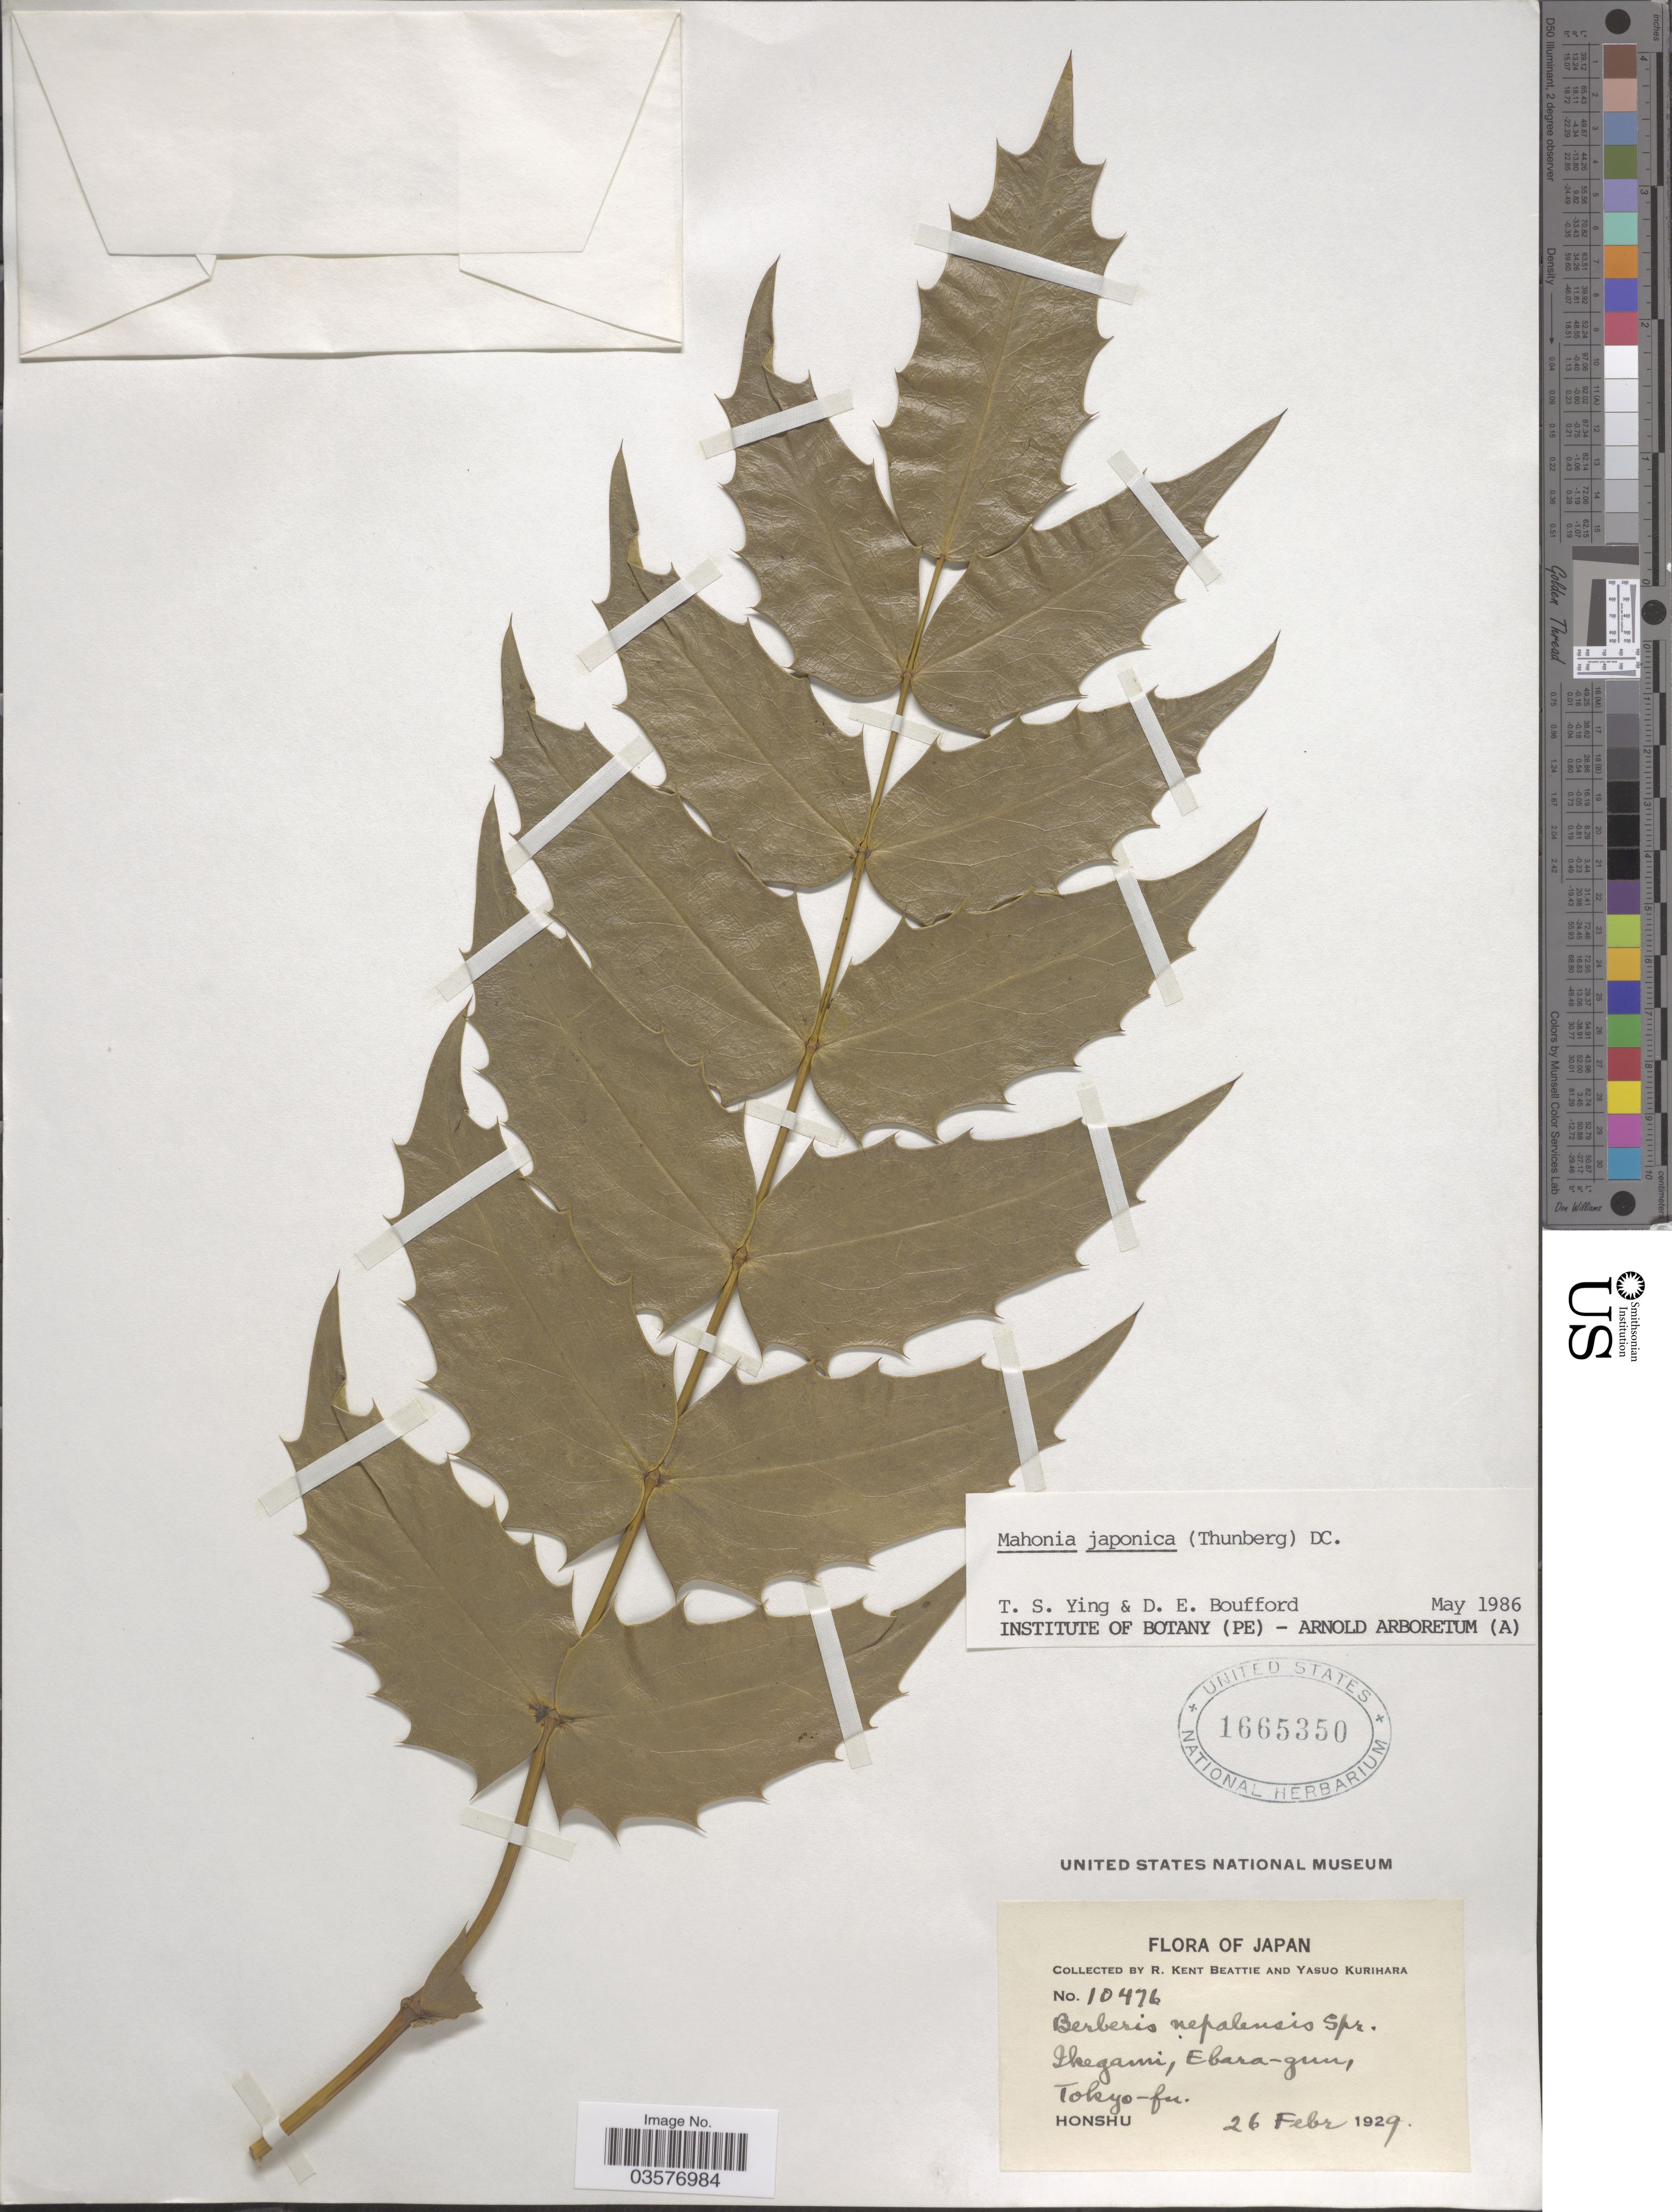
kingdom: Plantae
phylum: Tracheophyta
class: Magnoliopsida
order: Ranunculales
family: Berberidaceae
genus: Mahonia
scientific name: Mahonia japonica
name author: (Thunb.) DC.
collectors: R. K. Beattie & Y. Kurihara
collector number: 10476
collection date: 1929-02-26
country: Japan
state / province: Tokyo, Federal City of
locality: Ikegami, Ebara-gun, Tokyo-fu. Honshu.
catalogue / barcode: US 1665350